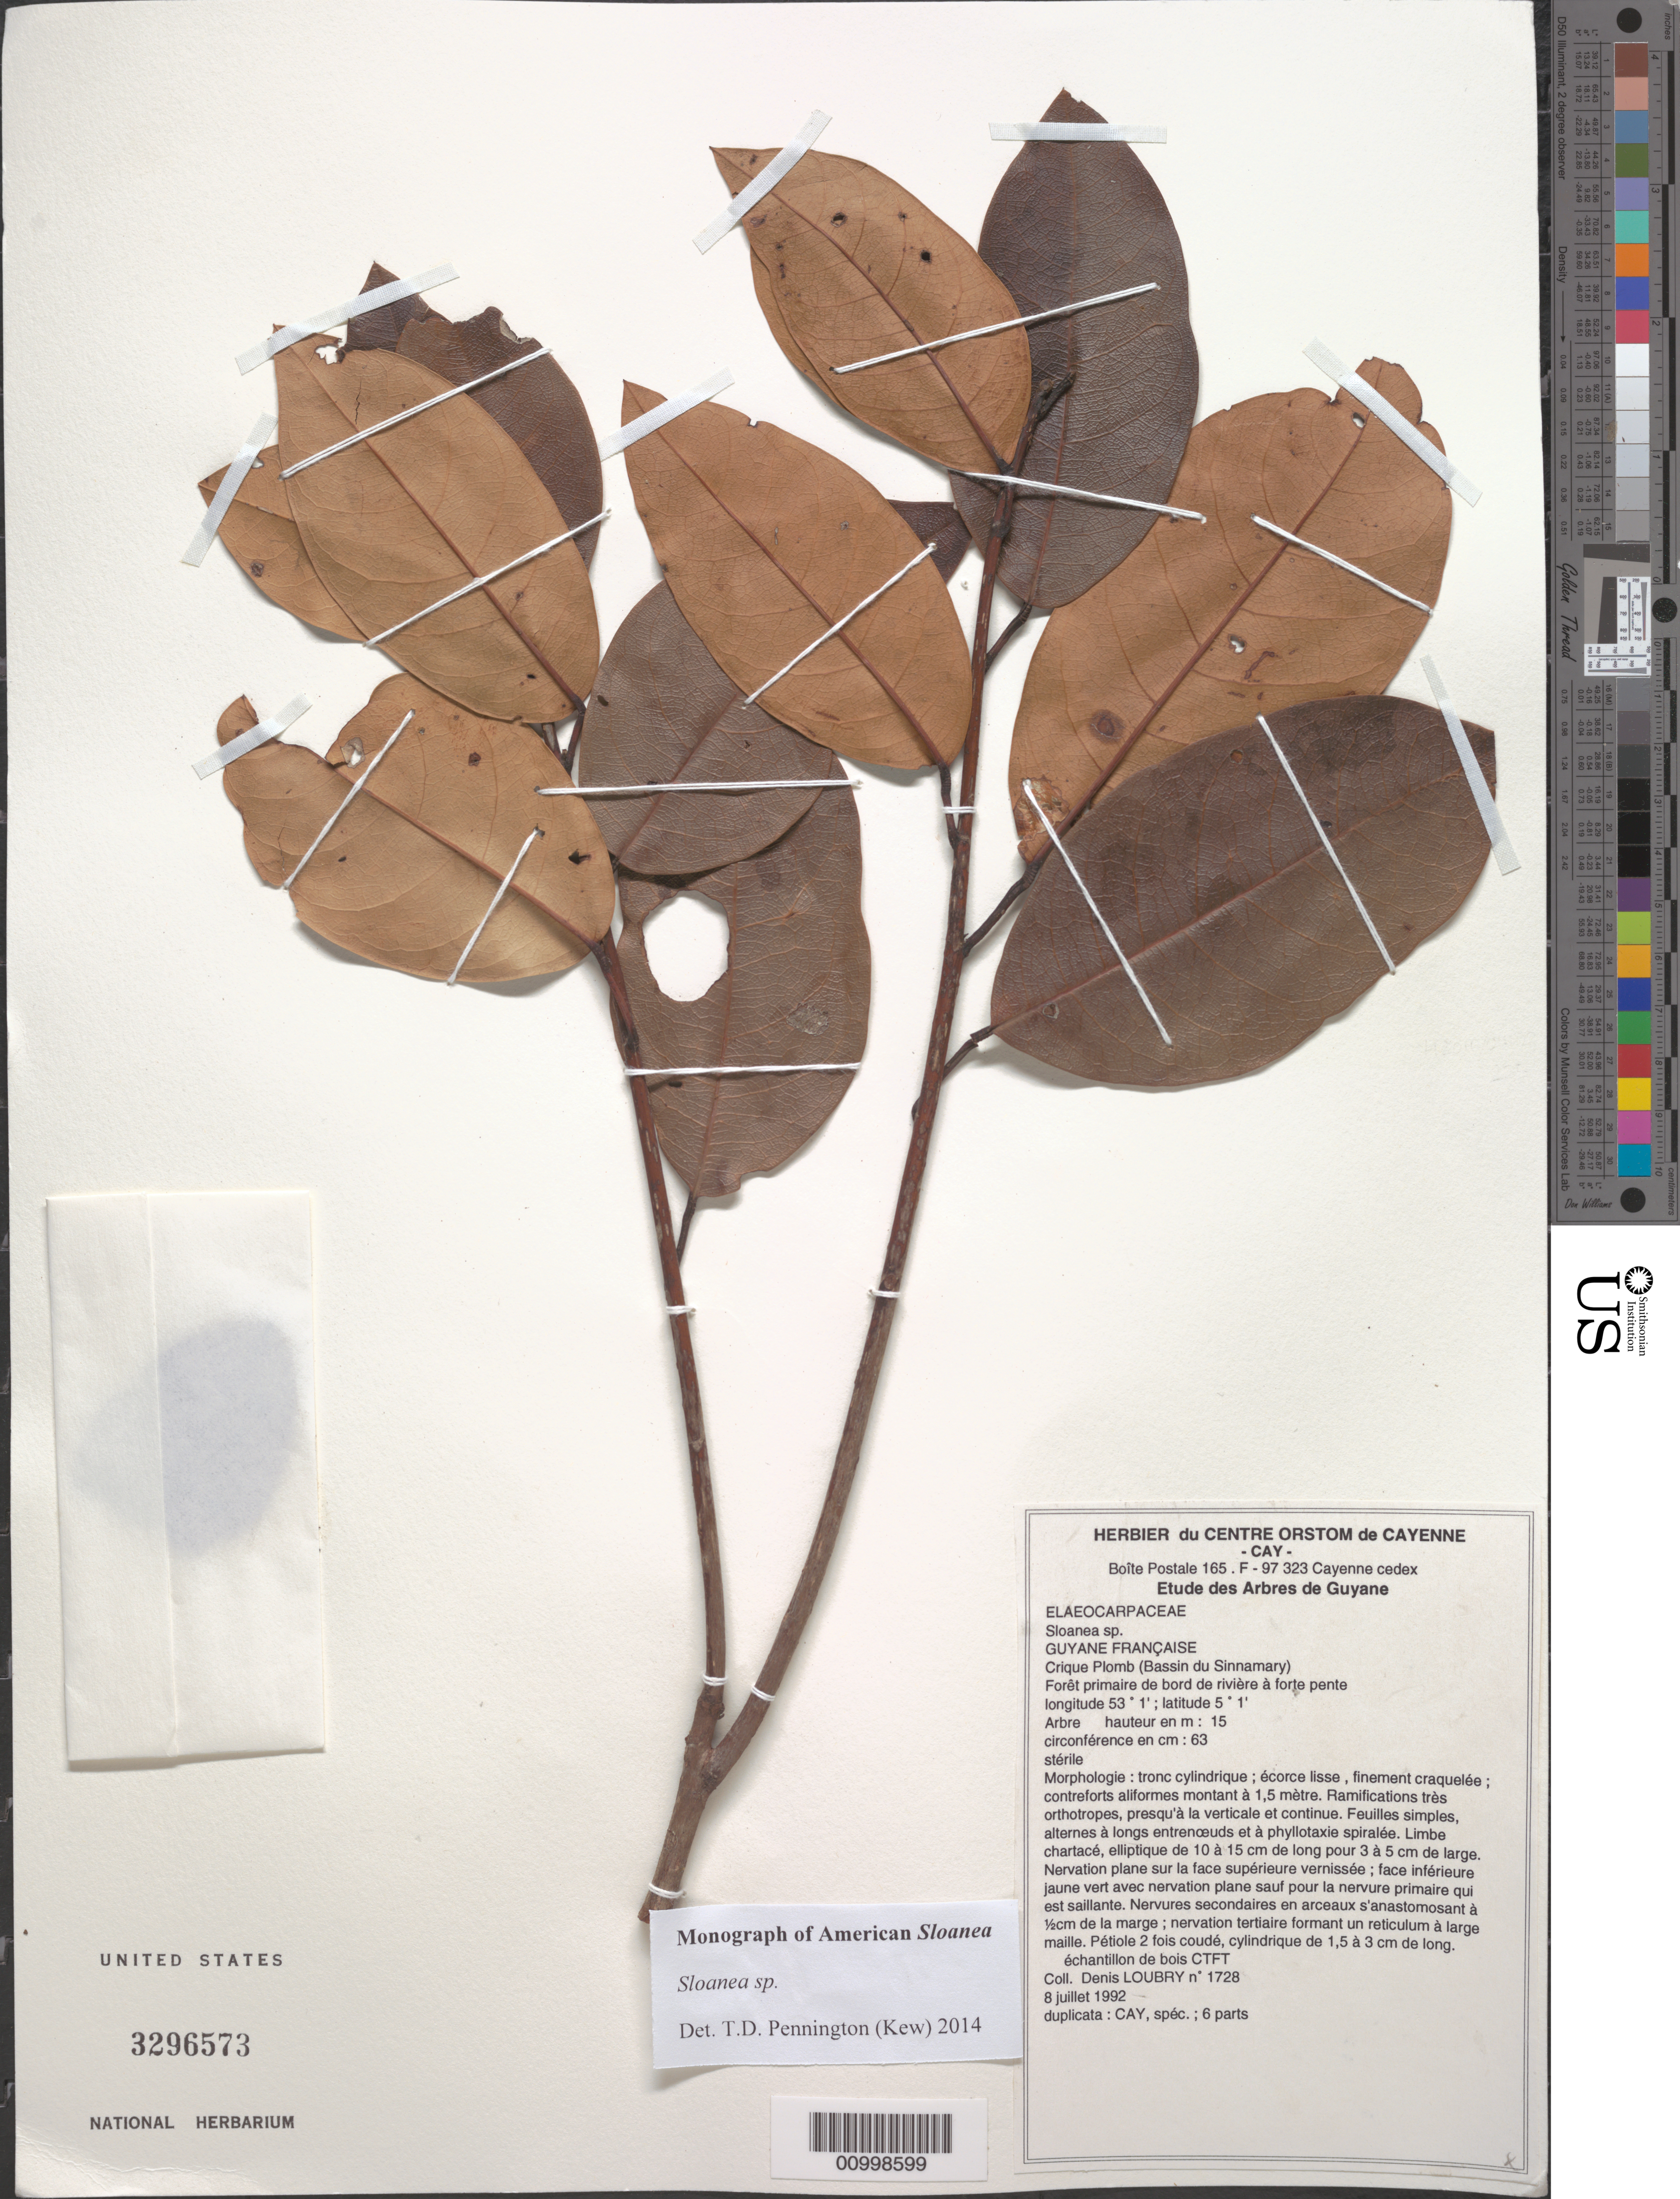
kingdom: Plantae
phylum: Tracheophyta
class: Magnoliopsida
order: Oxalidales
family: Elaeocarpaceae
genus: Sloanea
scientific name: Sloanea sp.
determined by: Pennington, T. D., (K)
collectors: D. Loubry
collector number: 1728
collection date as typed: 8-Jul-92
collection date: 1992-07-08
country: French Guiana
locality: Crique Plomb, Bassin du Sinnamary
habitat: Foret primaire de bord de riviere a forte pente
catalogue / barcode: US 3296573